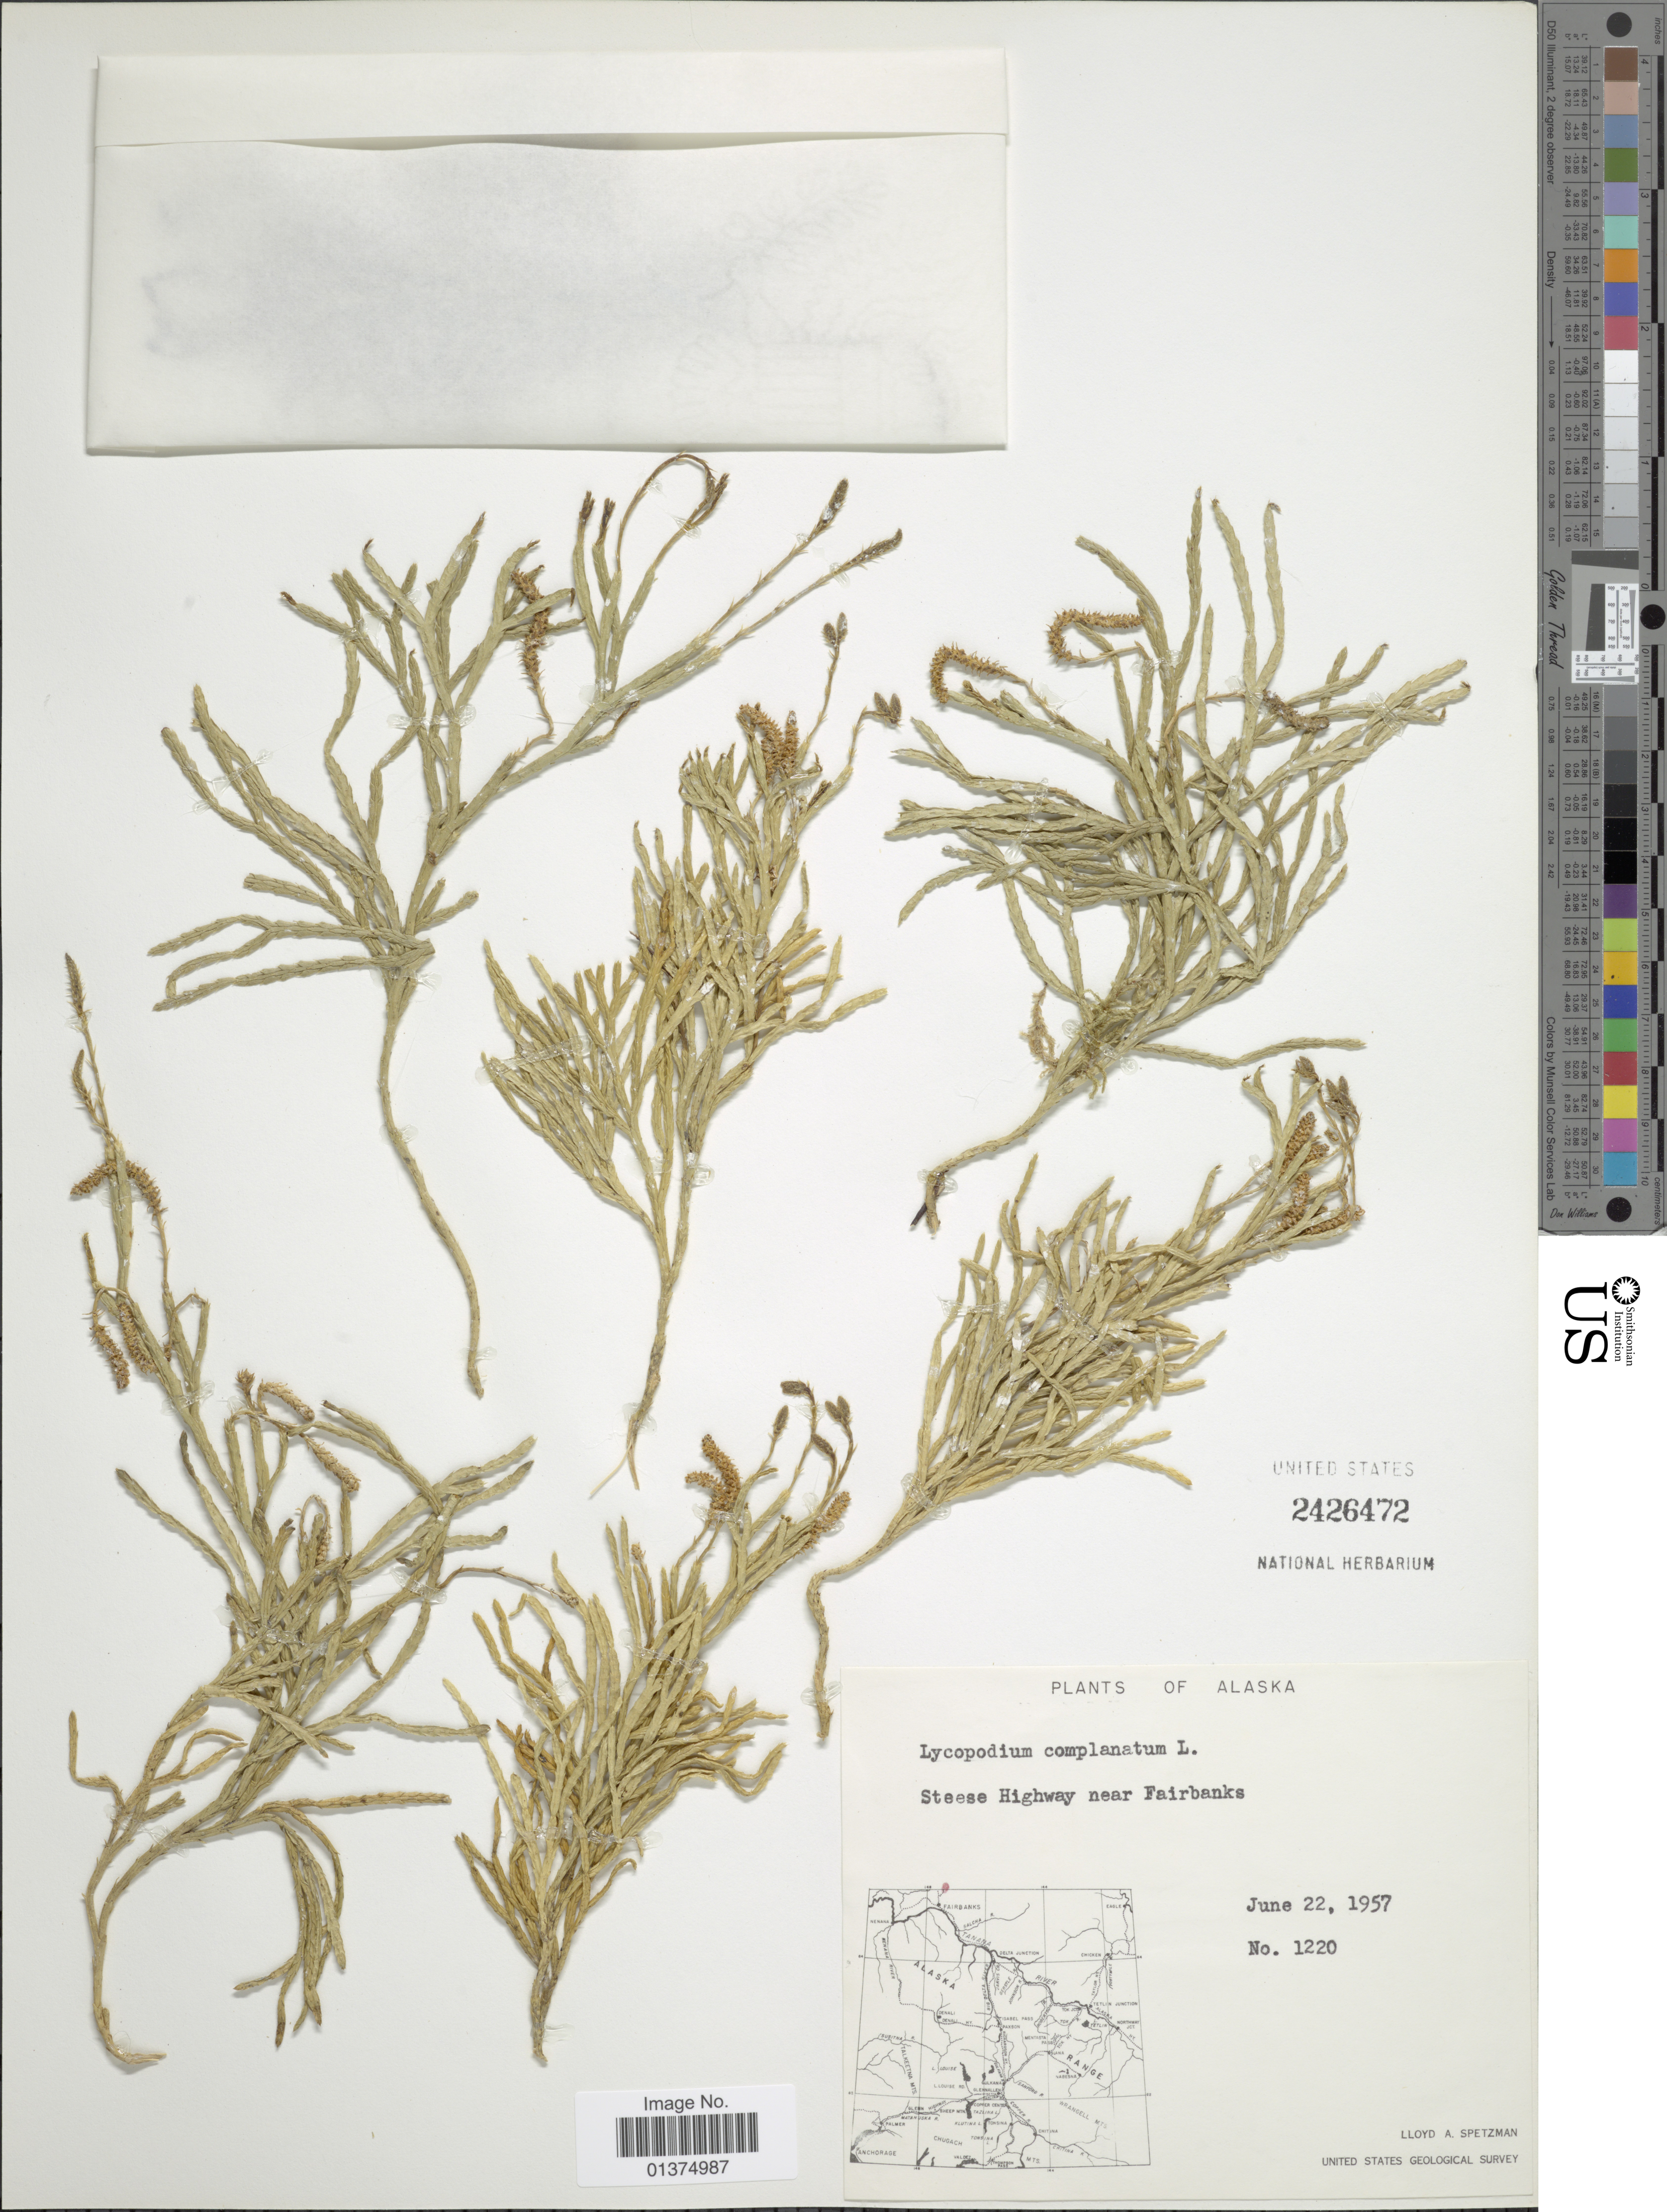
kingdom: Plantae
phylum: Tracheophyta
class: Lycopodiopsida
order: Lycopodiales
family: Lycopodiaceae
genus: Diphasiastrum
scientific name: Diphasiastrum complanatum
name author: (L.) Holub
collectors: L. Spetzman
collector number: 1220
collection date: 1957-06-22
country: United States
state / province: Alaska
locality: Steese Highway near Fairbanks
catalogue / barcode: US 2426472